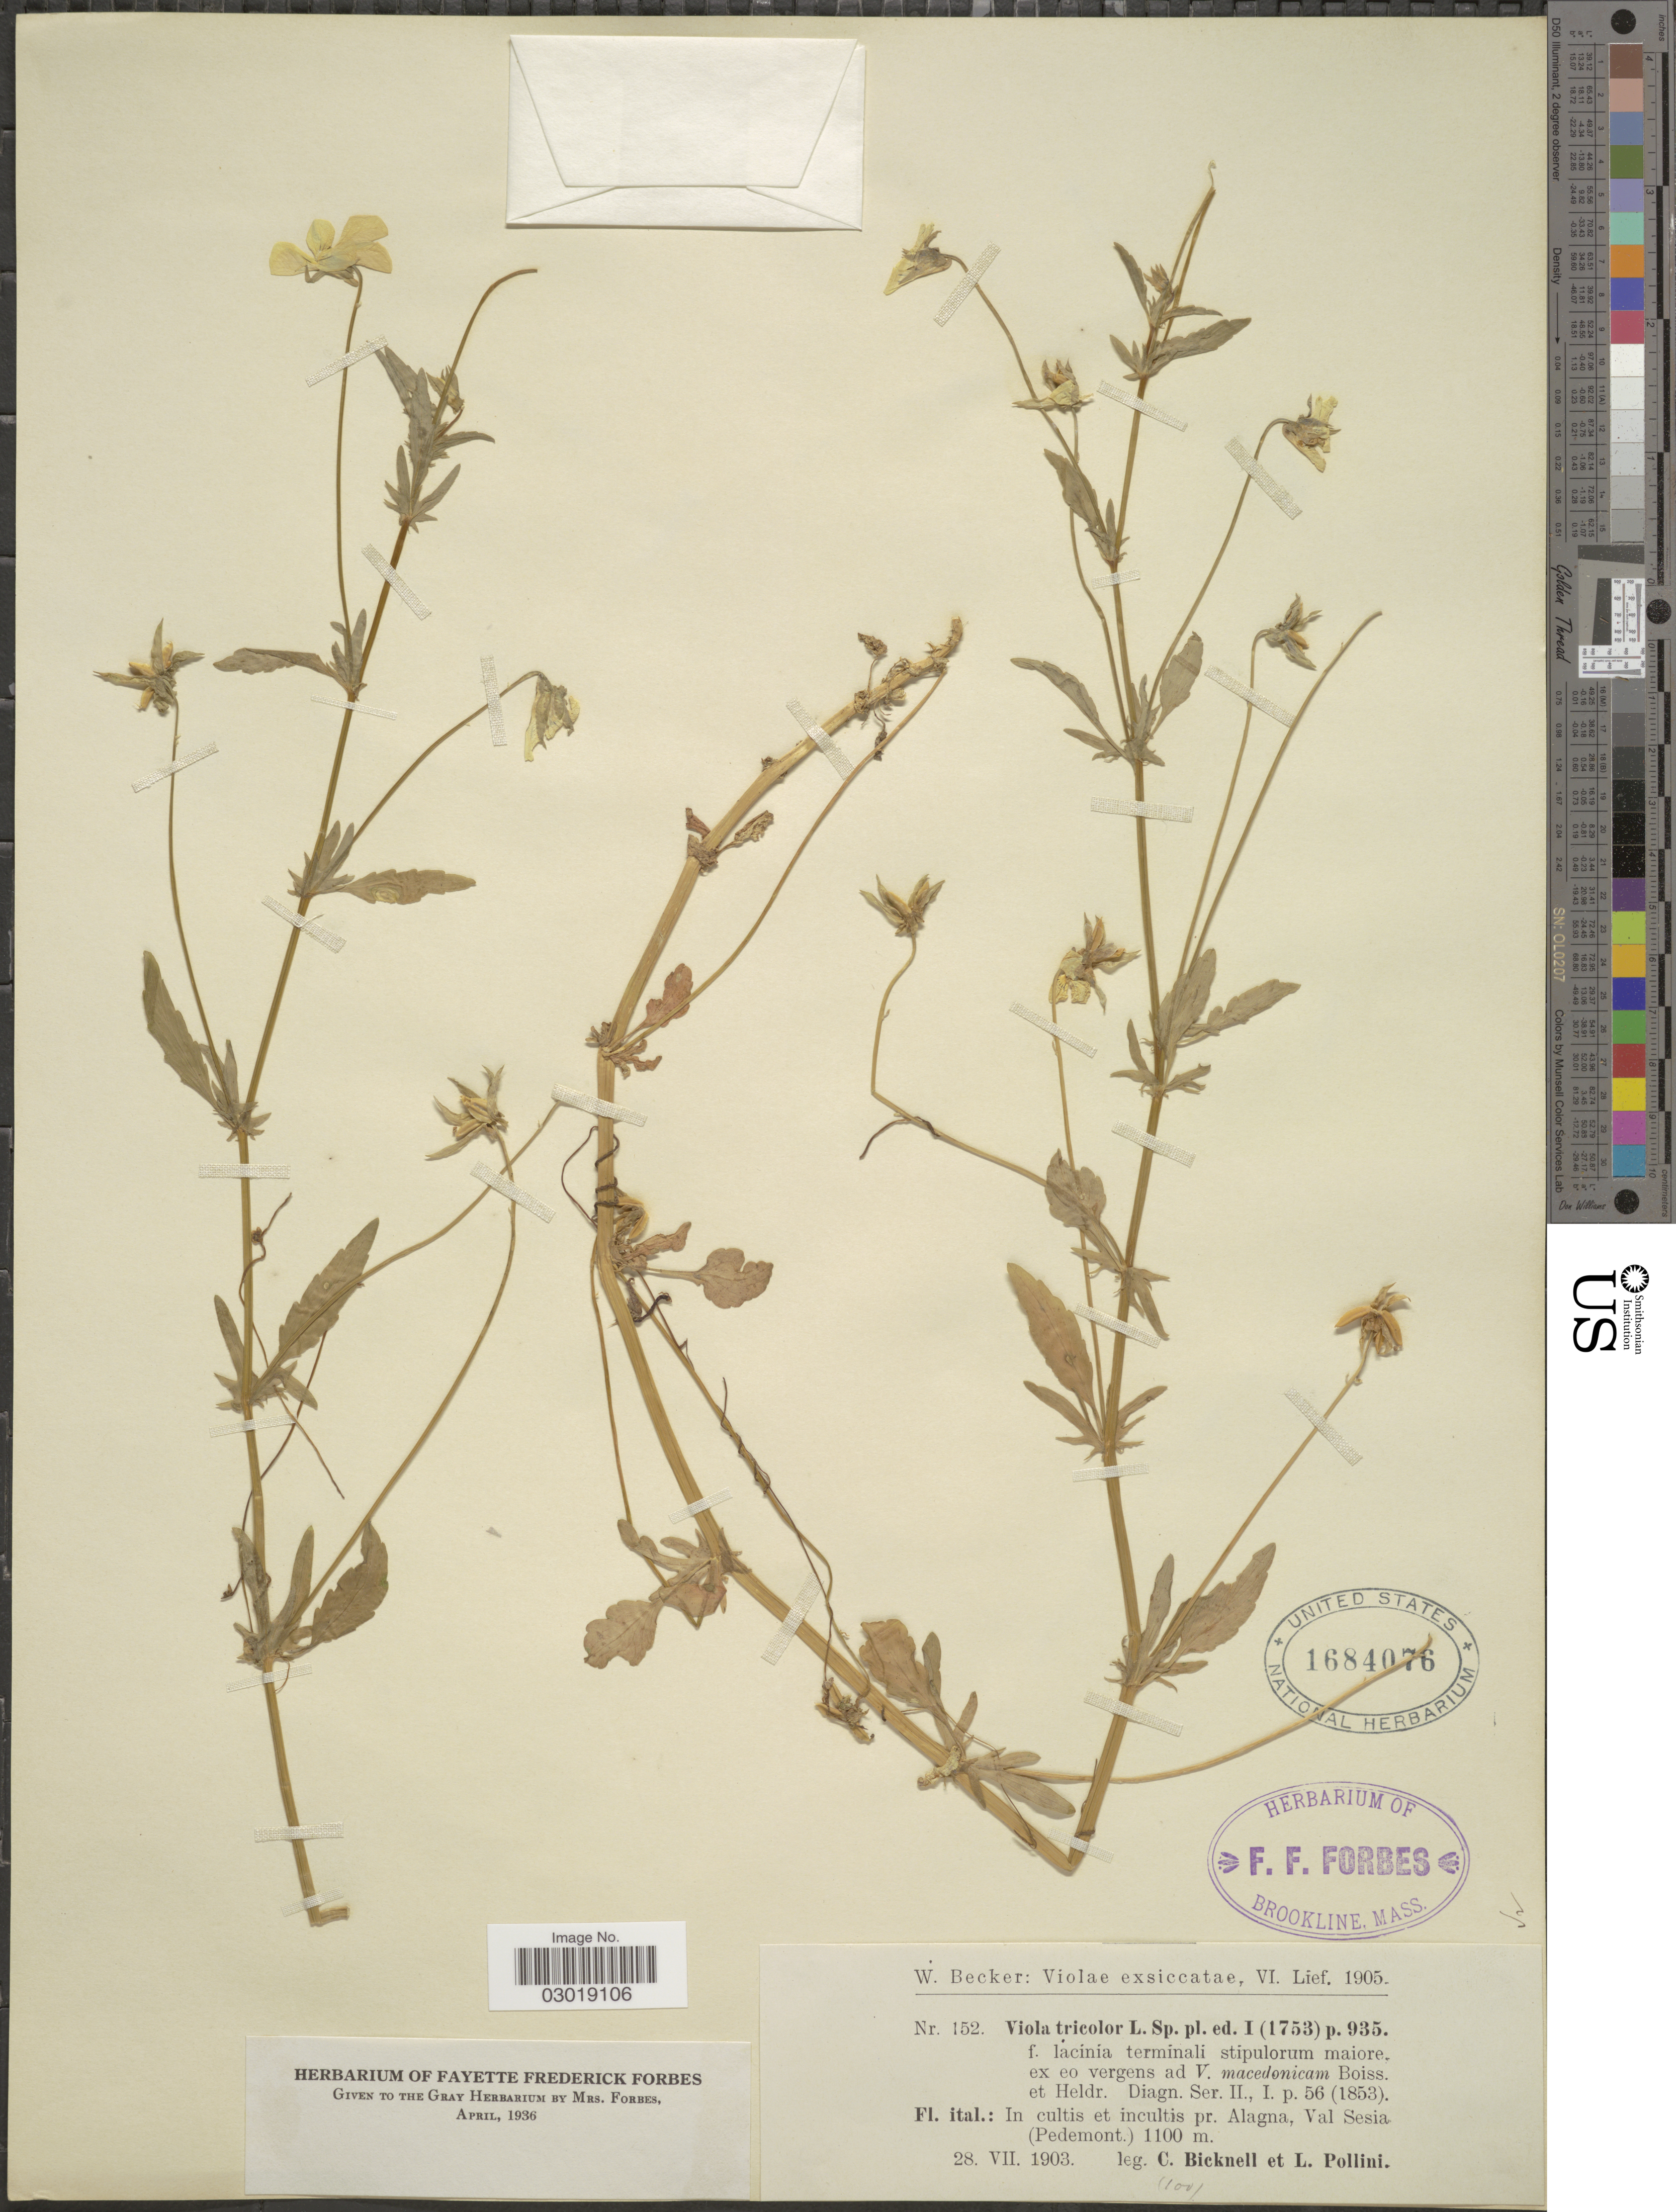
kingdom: Plantae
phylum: Tracheophyta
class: Magnoliopsida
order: Malpighiales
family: Violaceae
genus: Viola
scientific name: Viola tricolor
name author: L.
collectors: C. Bicknell & L. Pollini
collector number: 152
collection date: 1903-07-28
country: Italy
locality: Ital.: In cultis et incultis pr. Alagna, Val Sesia (Pedemont).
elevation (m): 1100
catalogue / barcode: US 1684076